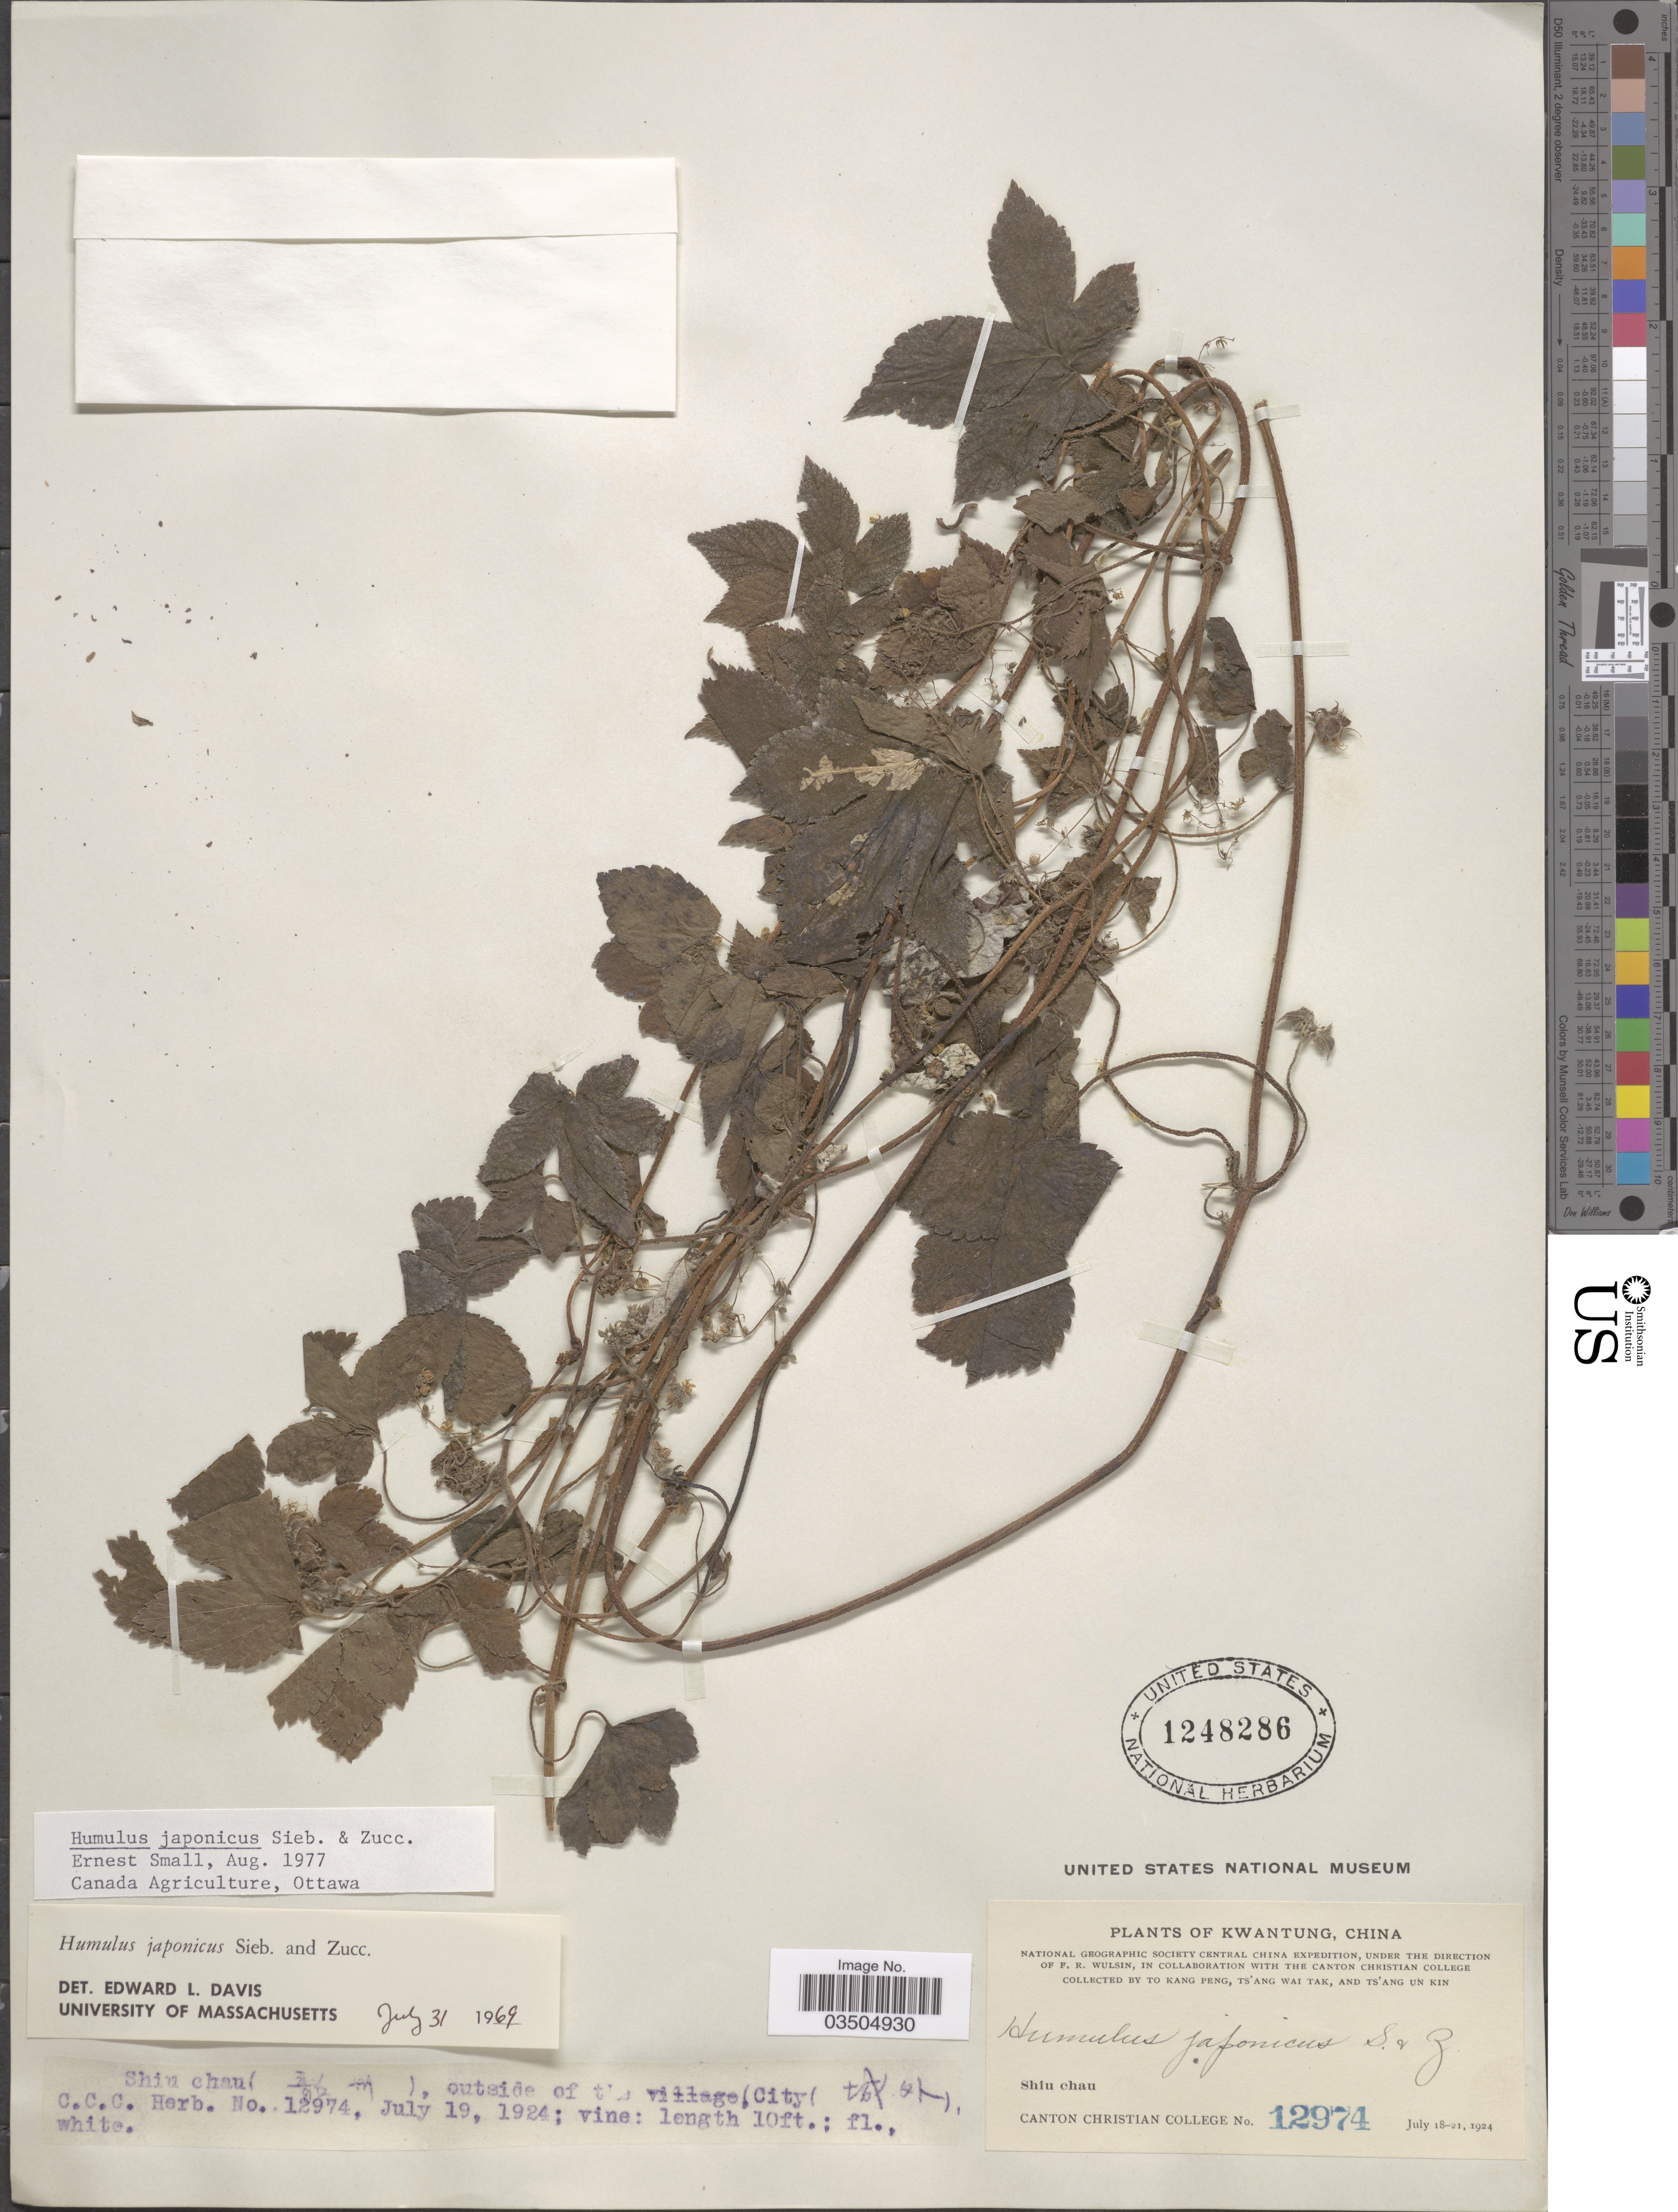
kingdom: Plantae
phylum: Tracheophyta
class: Magnoliopsida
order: Rosales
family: Cannabaceae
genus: Humulus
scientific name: Humulus japonicus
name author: Siebold & Zucc.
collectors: T. K. Peng, W. T. Tsang & Ts' Ang Un Kin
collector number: C.C.C. 12974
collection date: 1924-07-19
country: China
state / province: Guangdong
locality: Kwantung. Shiu chau(X), outside of the City (X).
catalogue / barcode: US 1248286